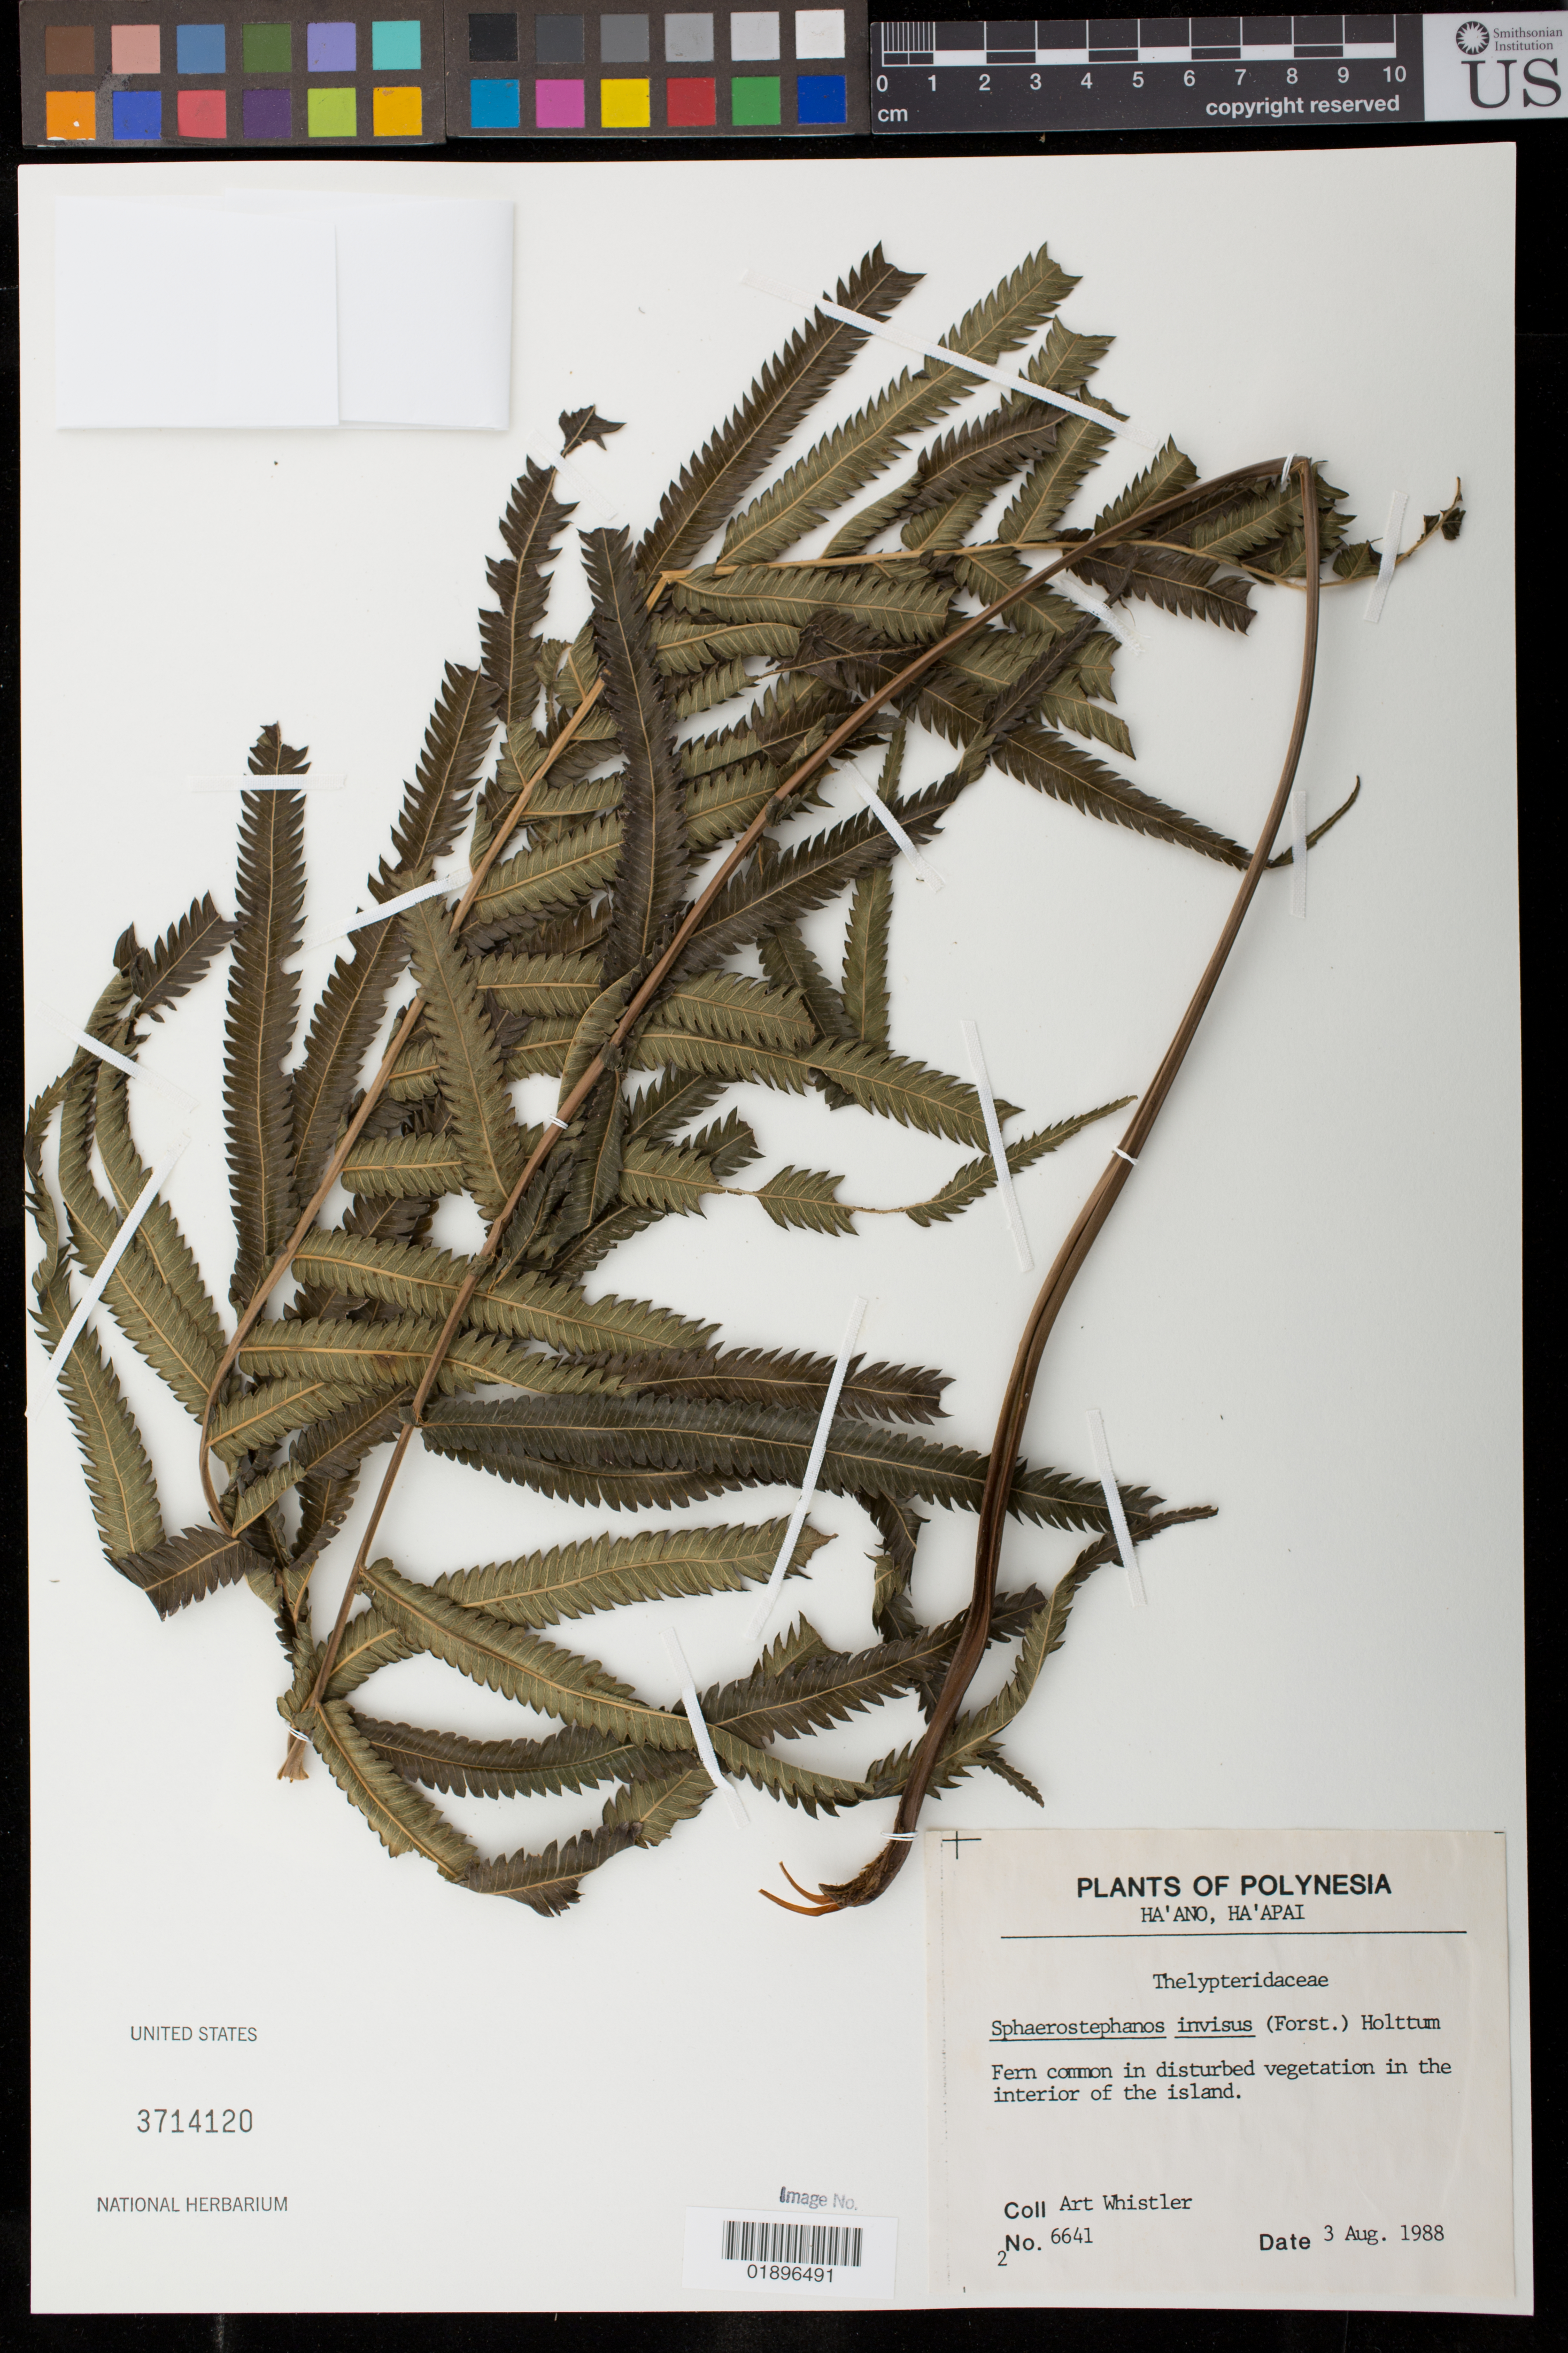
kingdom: Plantae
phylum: Tracheophyta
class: Polypodiopsida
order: Polypodiales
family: Thelypteridaceae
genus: Sphaerostephanos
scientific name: Sphaerostephanos invisus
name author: (G. Forst.) Holttum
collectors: A. Whistler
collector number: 6641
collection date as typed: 03 Aug 1988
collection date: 1988-08-03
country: Tonga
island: Ha'ano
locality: In the interior of the island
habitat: Disturbed vegetation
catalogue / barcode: US 3714120